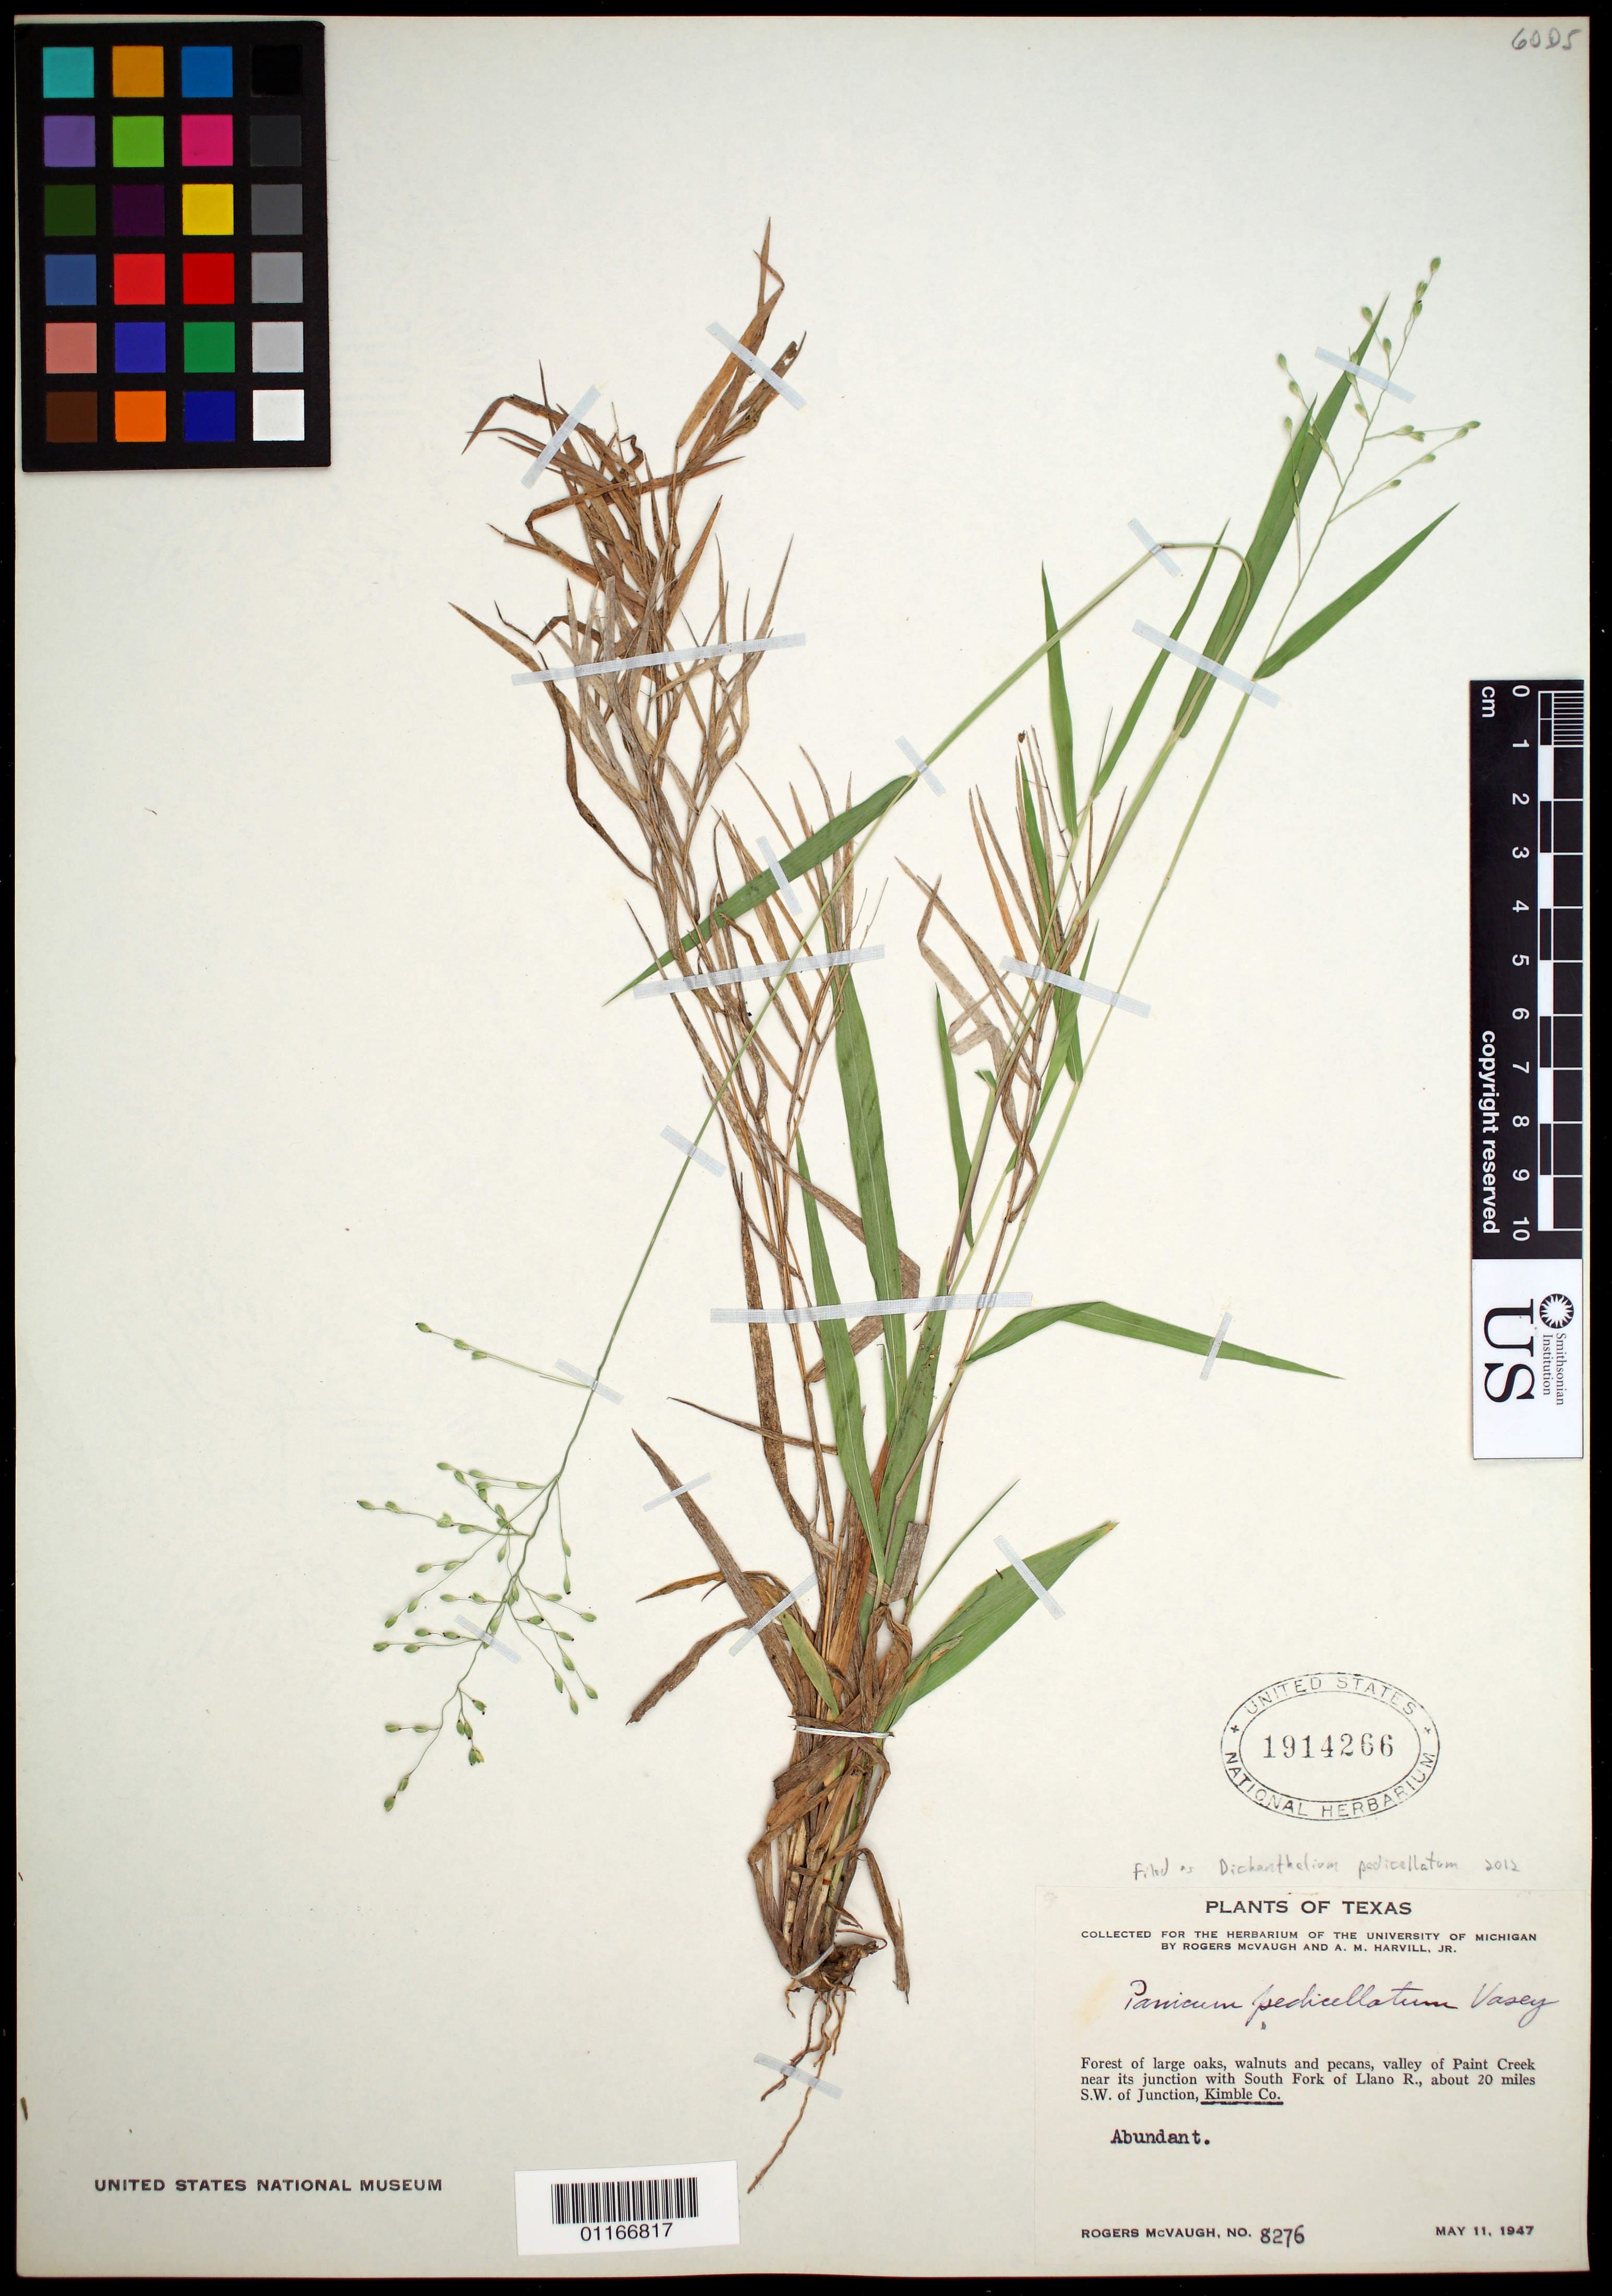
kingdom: Plantae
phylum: Tracheophyta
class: Liliopsida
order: Poales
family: Poaceae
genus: Dichanthelium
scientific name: Dichanthelium pedicellatum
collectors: R. McVaugh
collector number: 8276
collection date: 1947-05-11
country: United States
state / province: Texas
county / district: Kimble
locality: About 20 miles SW of Junction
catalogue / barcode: US 1914266